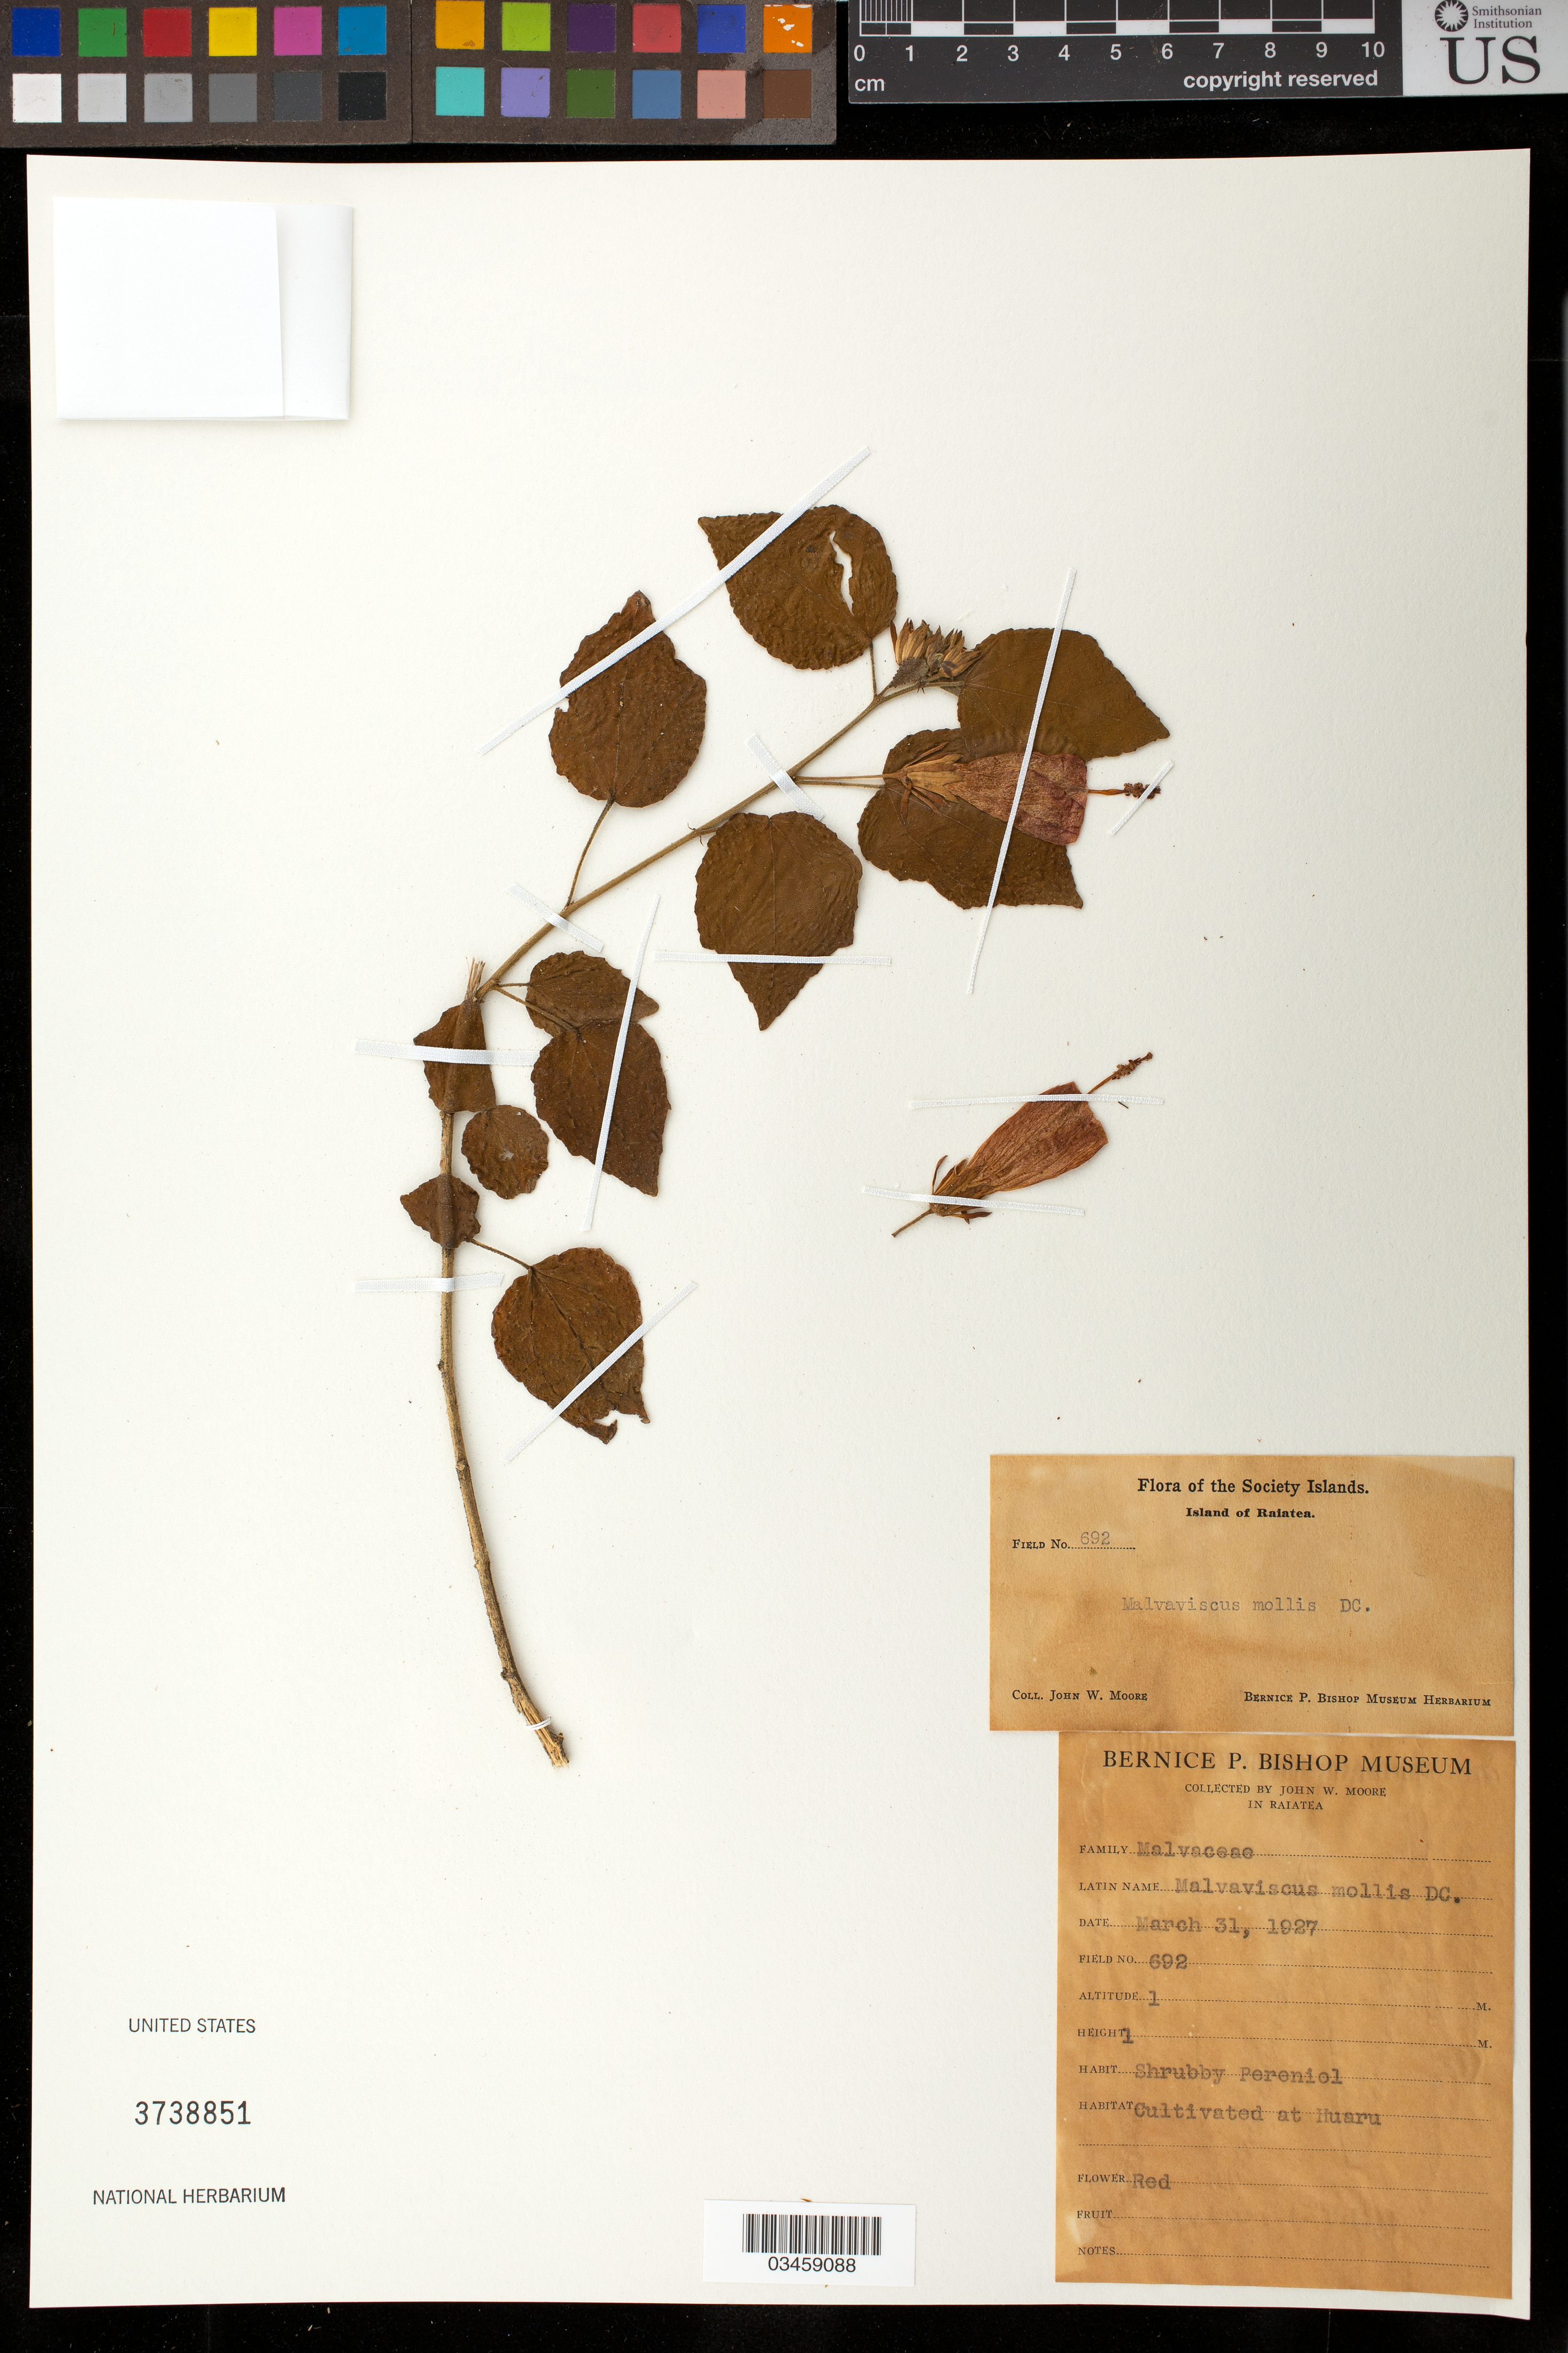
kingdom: Plantae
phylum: Tracheophyta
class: Magnoliopsida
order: Malvales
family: Malvaceae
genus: Malvaviscus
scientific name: Malvaviscus mollis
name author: (Aiton) DC.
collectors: J. Moore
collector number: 692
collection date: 1927-03-31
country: French Polynesia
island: Raiatea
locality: The Society Islands, Island of Raiatea, Cultivated at Huaru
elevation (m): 1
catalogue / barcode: US 3738851